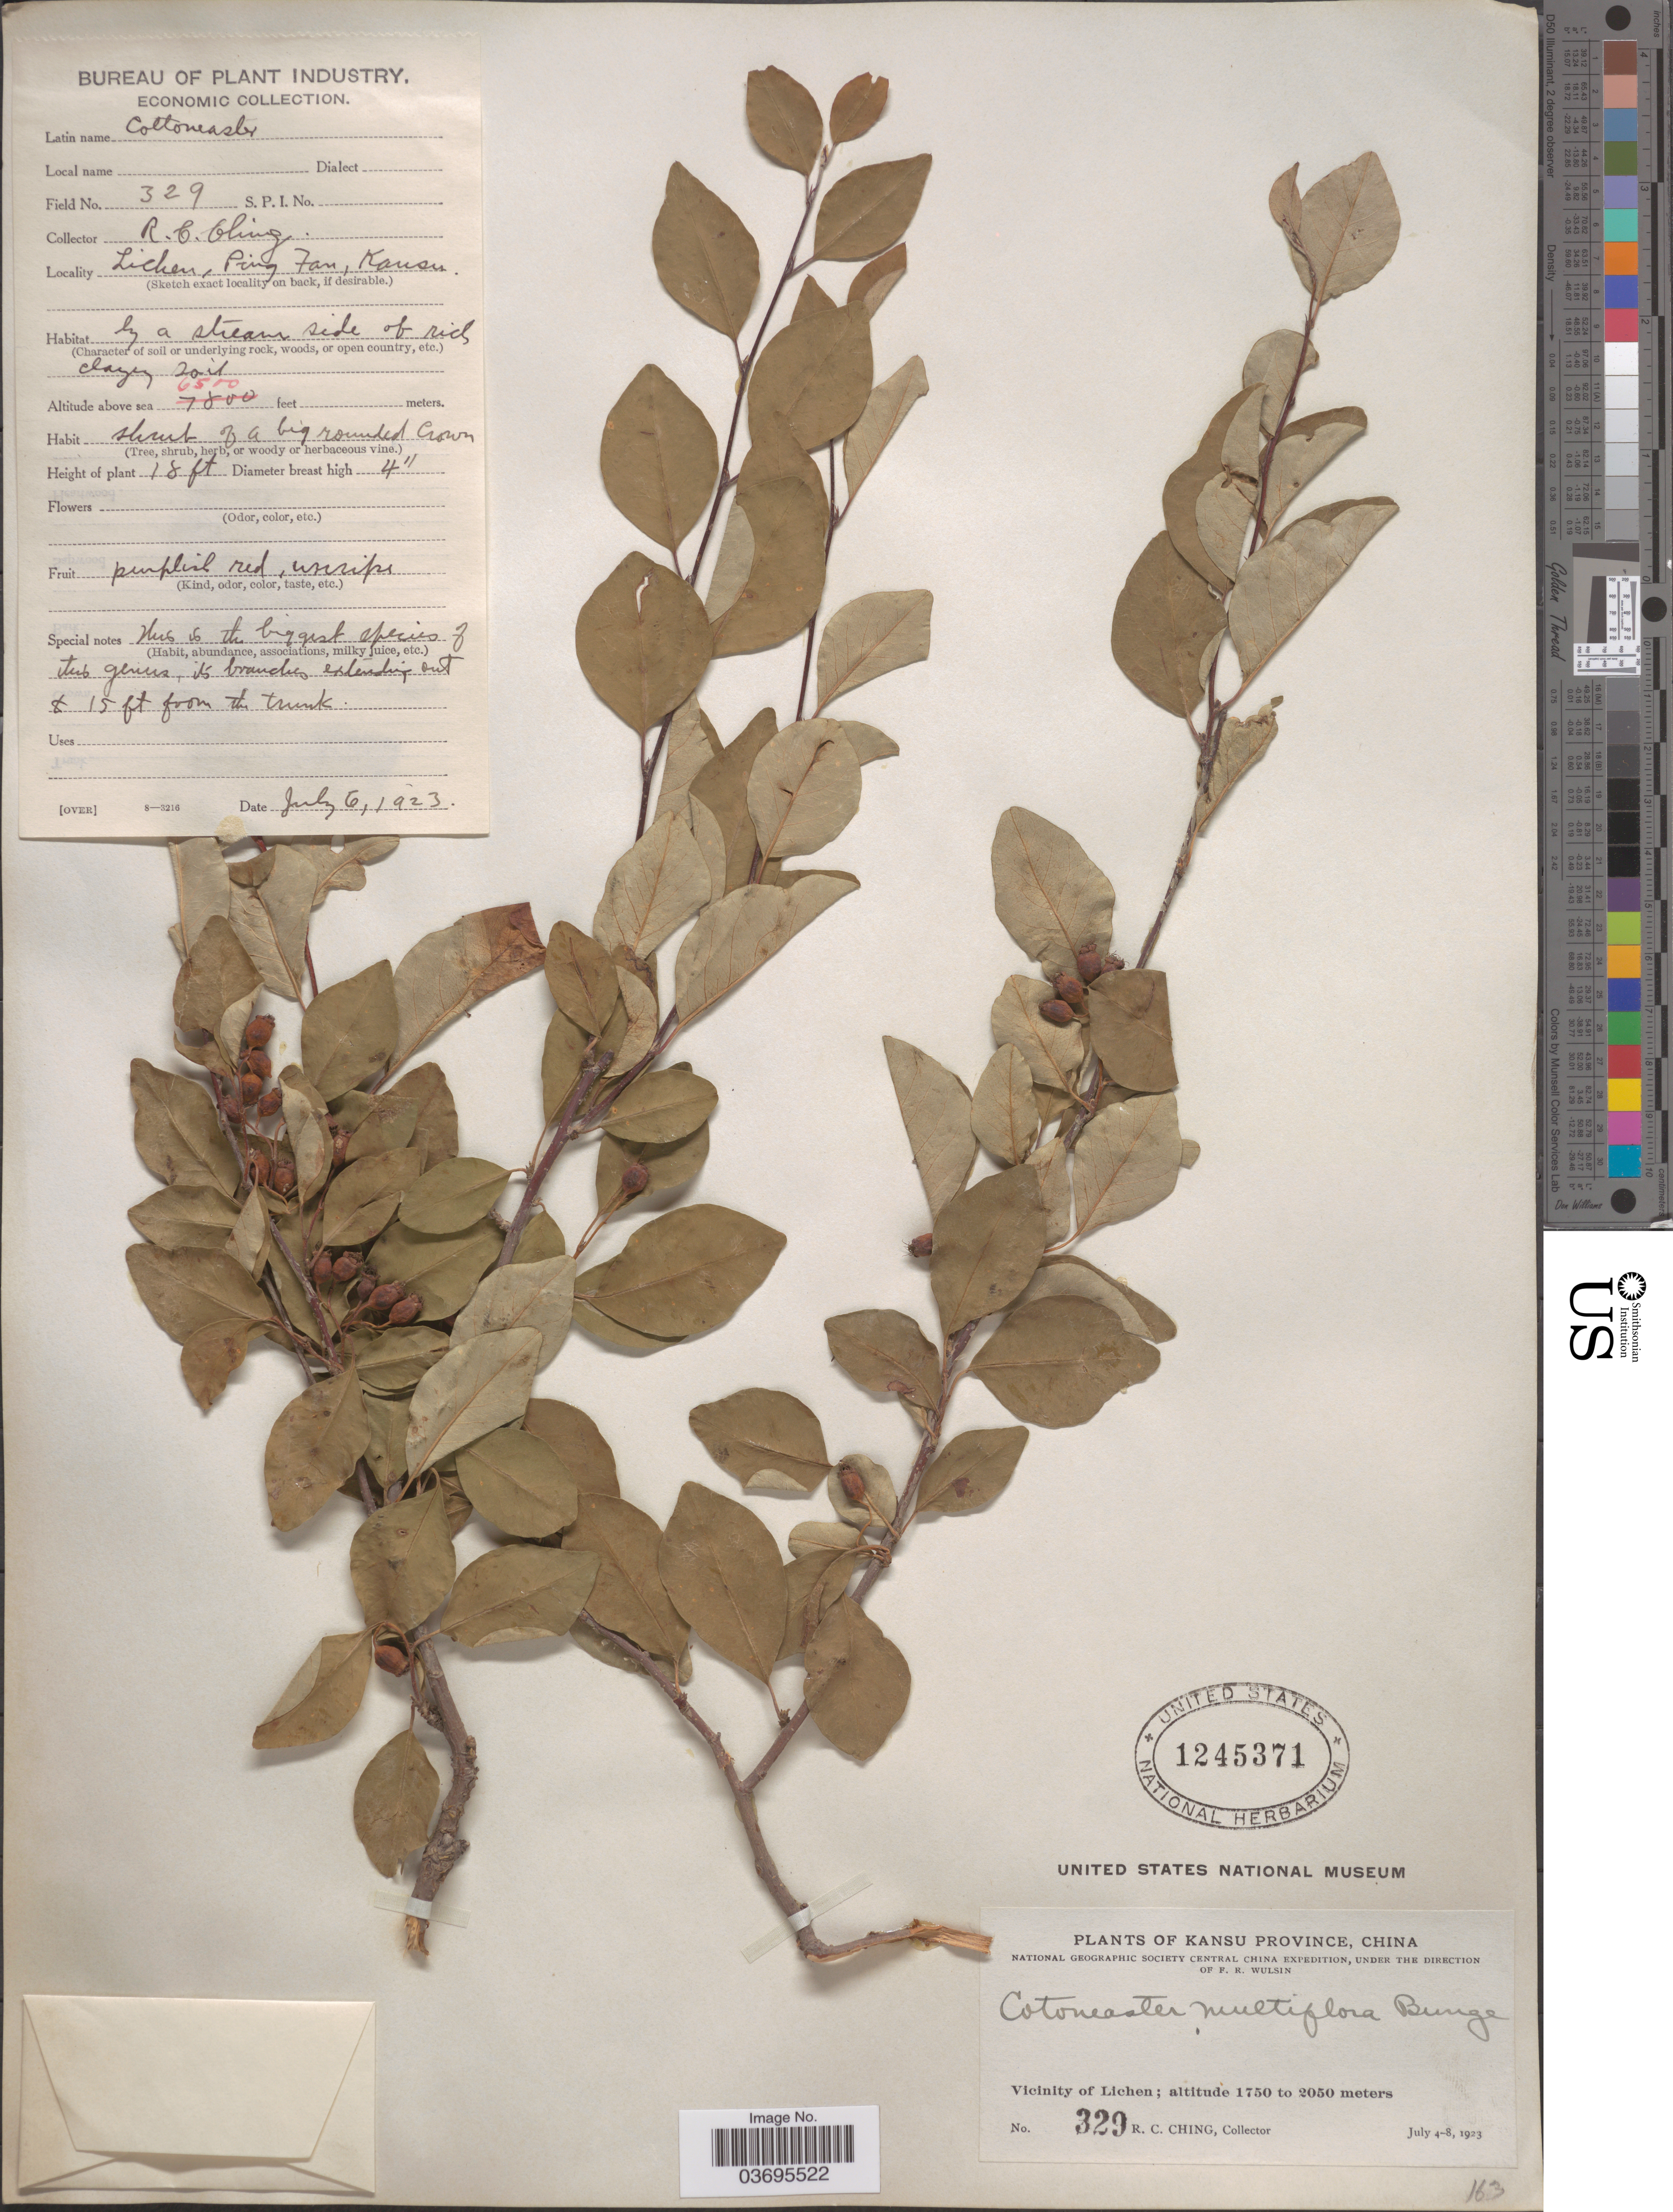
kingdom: Plantae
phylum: Tracheophyta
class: Magnoliopsida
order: Rosales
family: Rosaceae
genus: Cotoneaster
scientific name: Cotoneaster multiflora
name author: Bunge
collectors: R. C. Ching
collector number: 329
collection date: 1923-07-06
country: China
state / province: Gansu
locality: Kansu Province. Vicinity of Lichen, Ping Fan.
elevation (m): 1981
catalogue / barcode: US 1245371